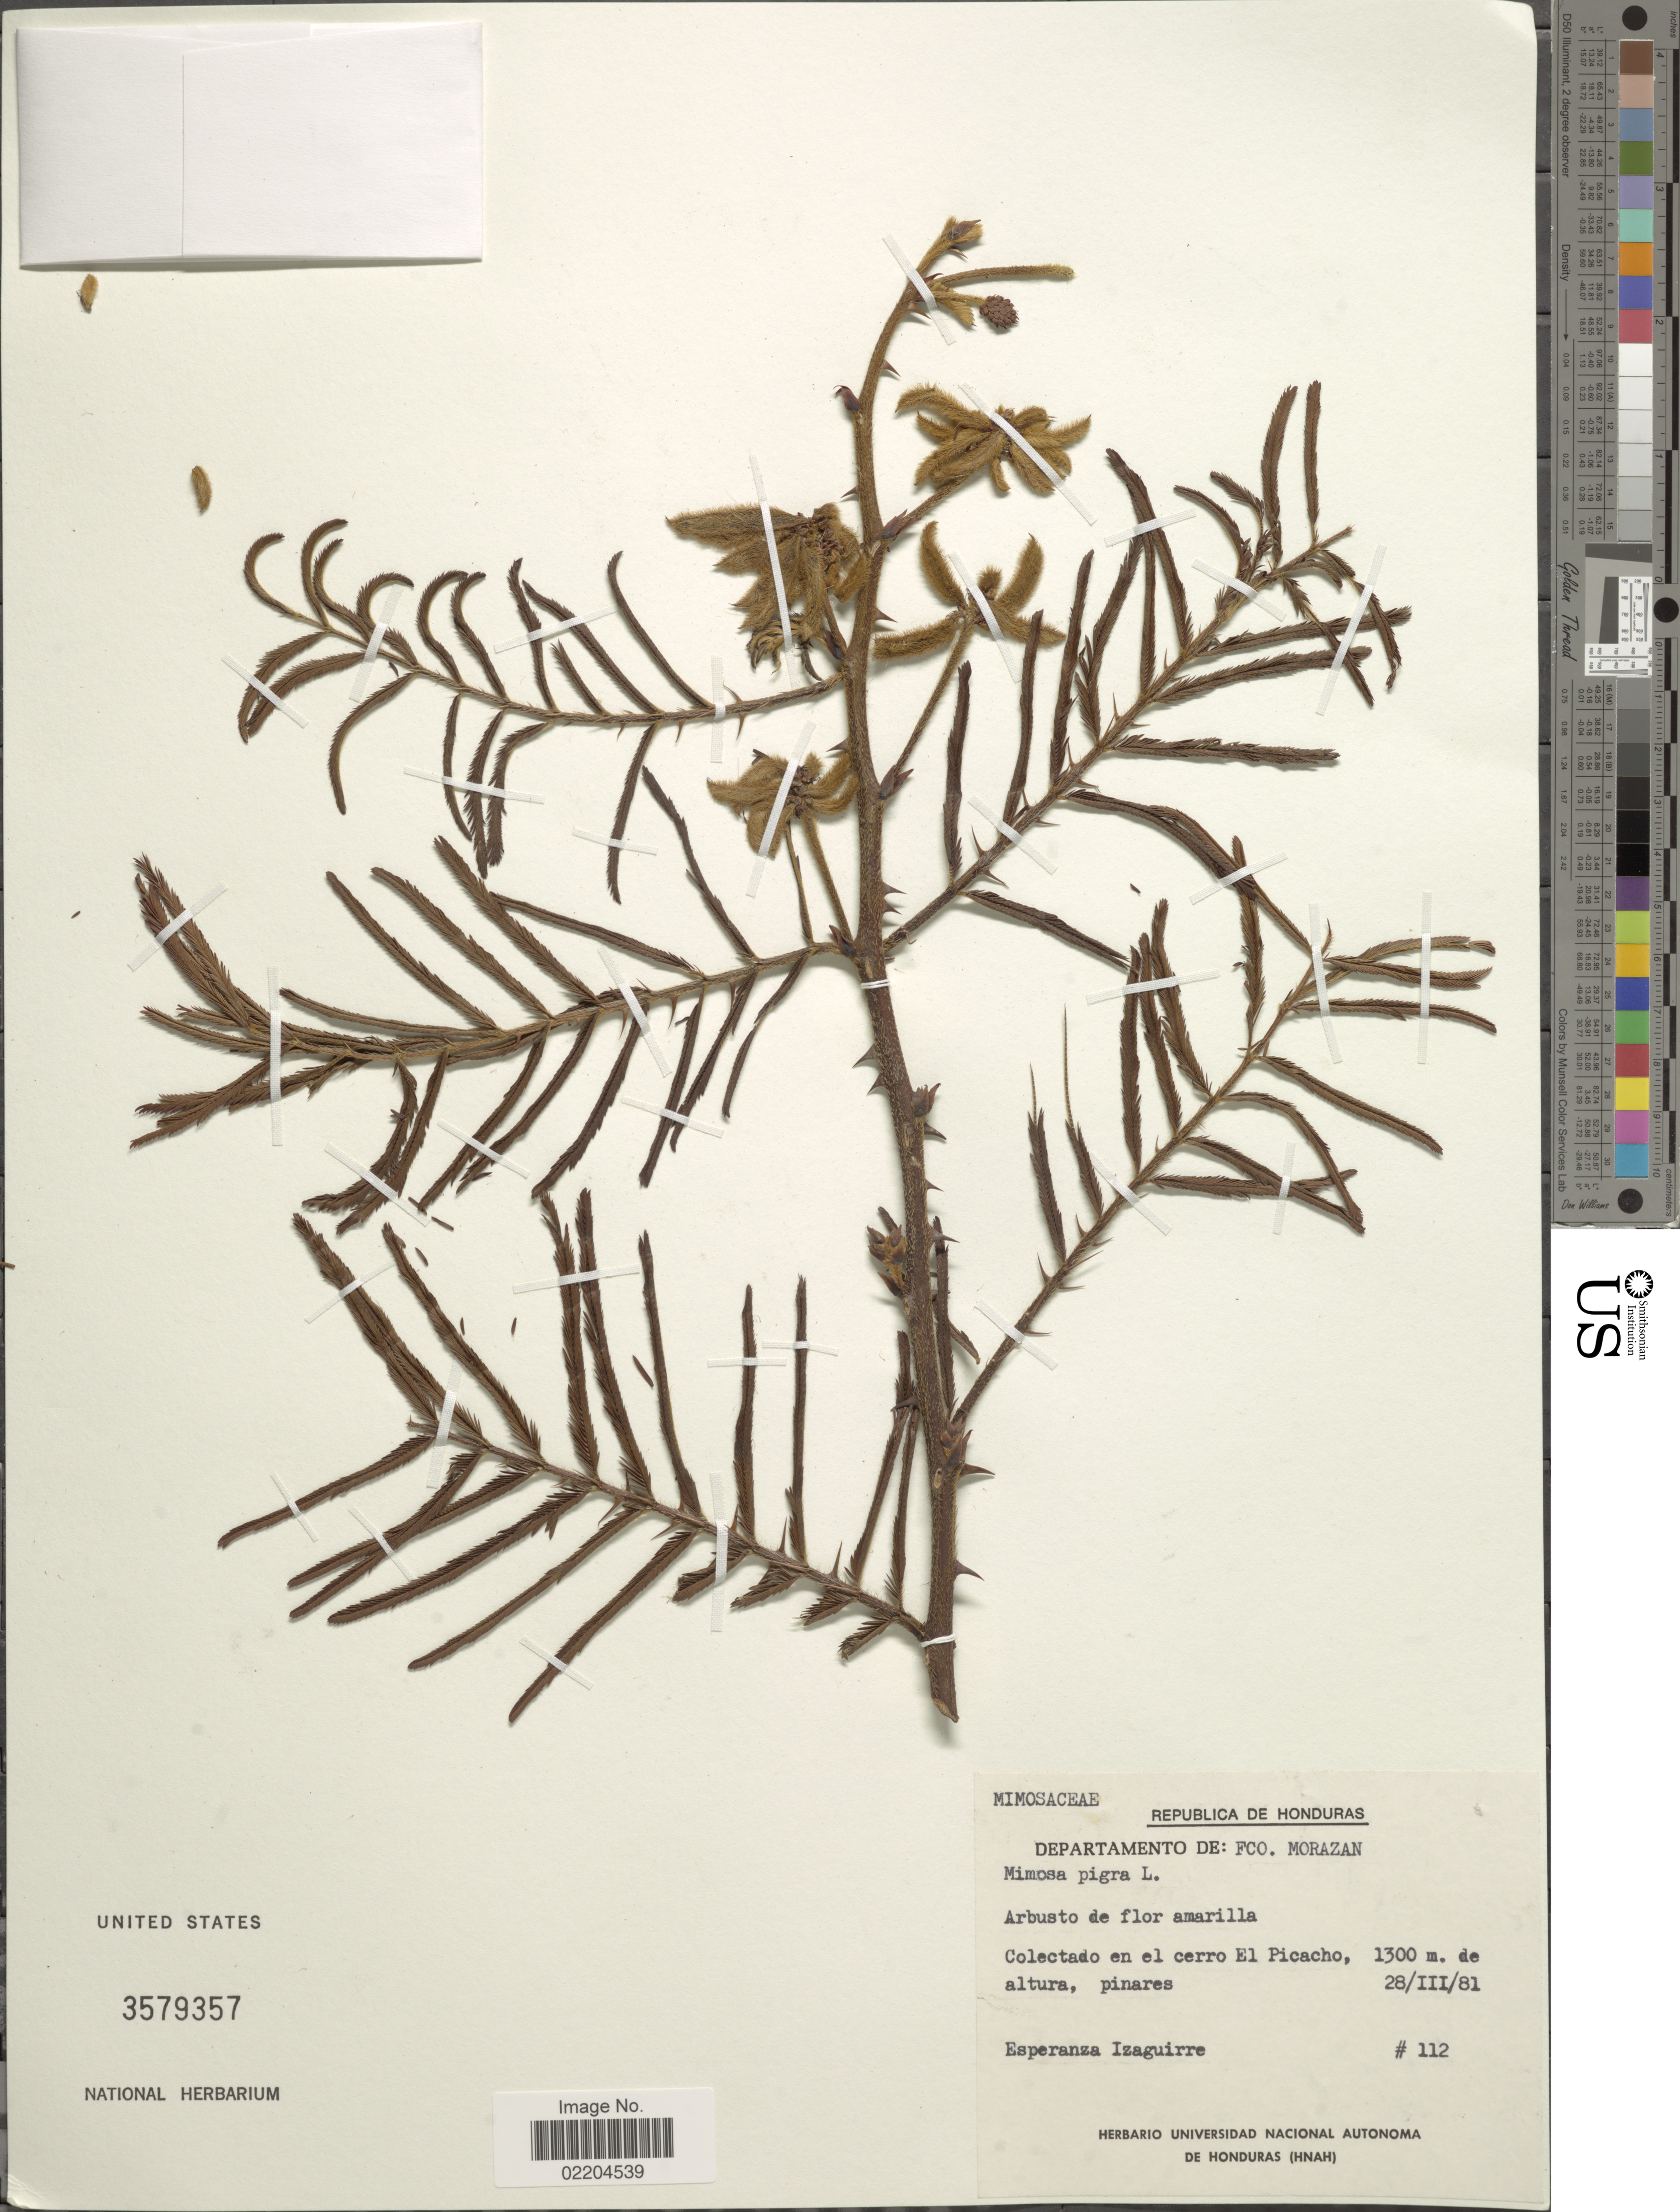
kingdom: Plantae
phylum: Tracheophyta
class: Magnoliopsida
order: Fabales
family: Fabaceae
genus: Mimosa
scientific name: Mimosa pigra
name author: L.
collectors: E. Izaguirre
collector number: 112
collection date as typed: Transcribed d/m/y: 28/3/81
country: Honduras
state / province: Fco. Morazán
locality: Departamento de: Fco. Morazan, Colectado en el cerro El Picacho.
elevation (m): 1300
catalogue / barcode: US 3579357